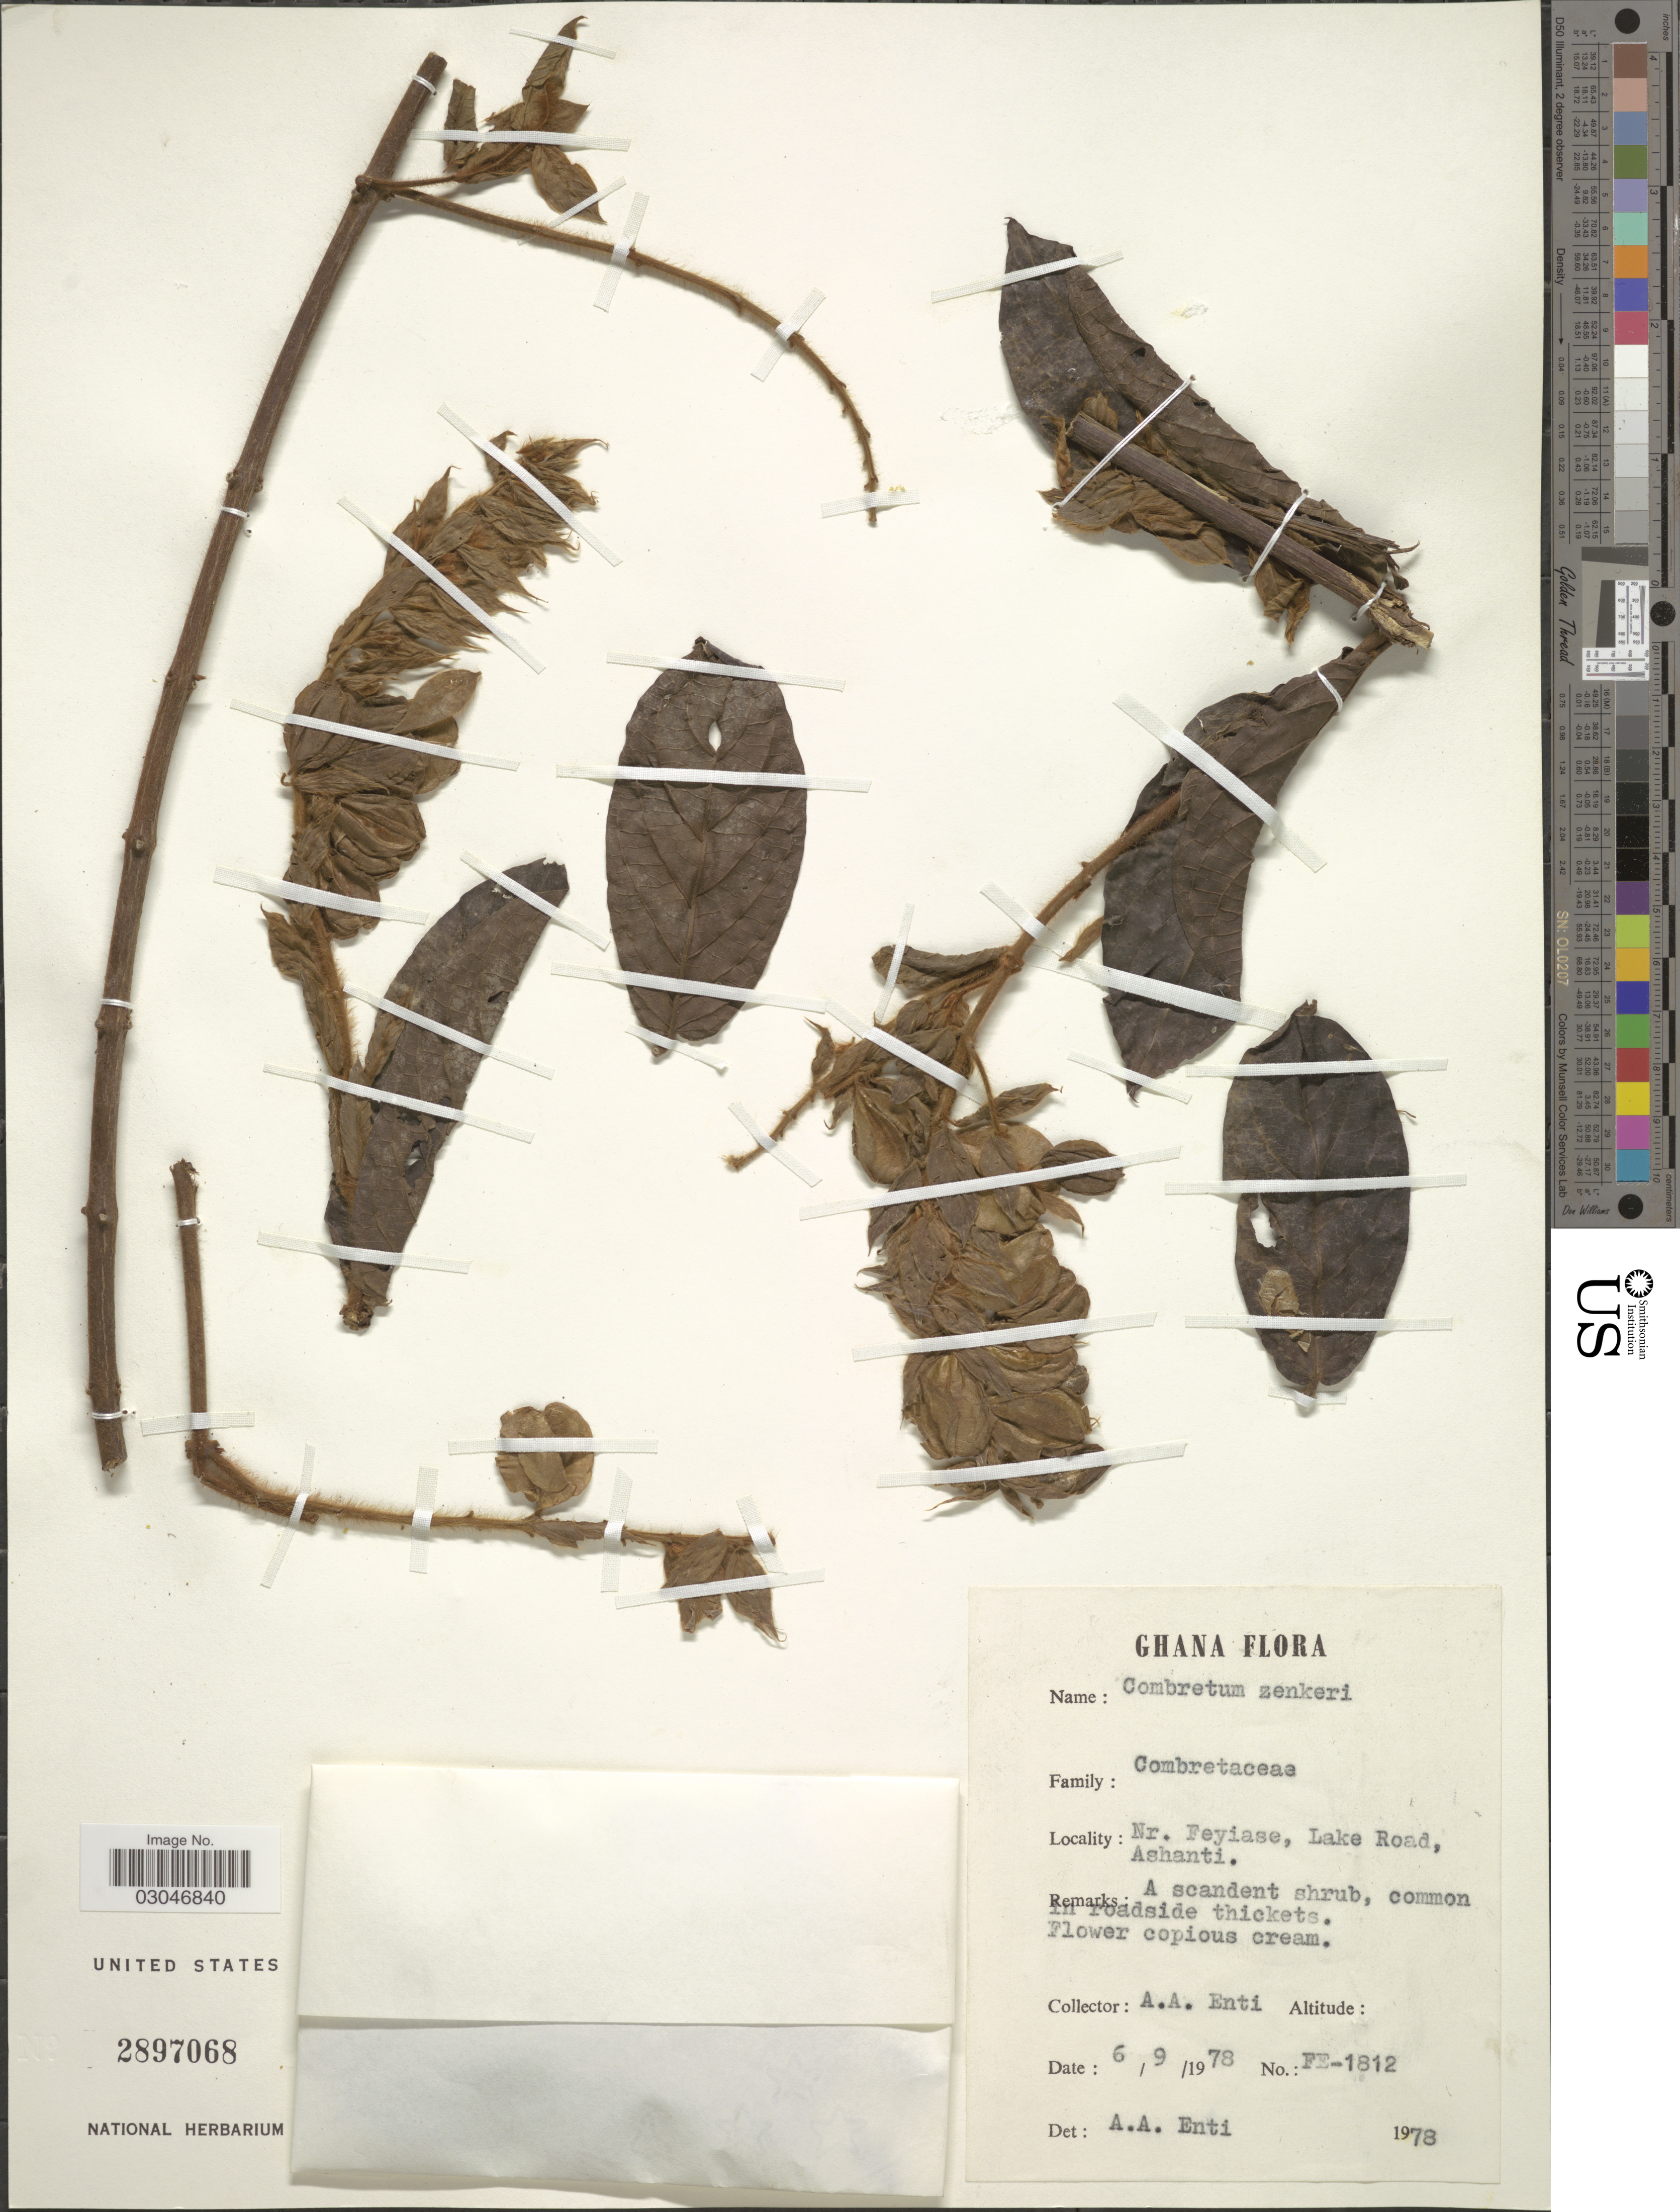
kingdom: Plantae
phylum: Tracheophyta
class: Magnoliopsida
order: Myrtales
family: Combretaceae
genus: Combretum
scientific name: Combretum zenkeri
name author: Engl. & Diels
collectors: A. Enti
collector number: FE-1812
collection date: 1978-09-06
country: Ghana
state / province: Ashanti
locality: Nr. Feyiase, Lake Road, Ashanti.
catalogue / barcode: US 2897068